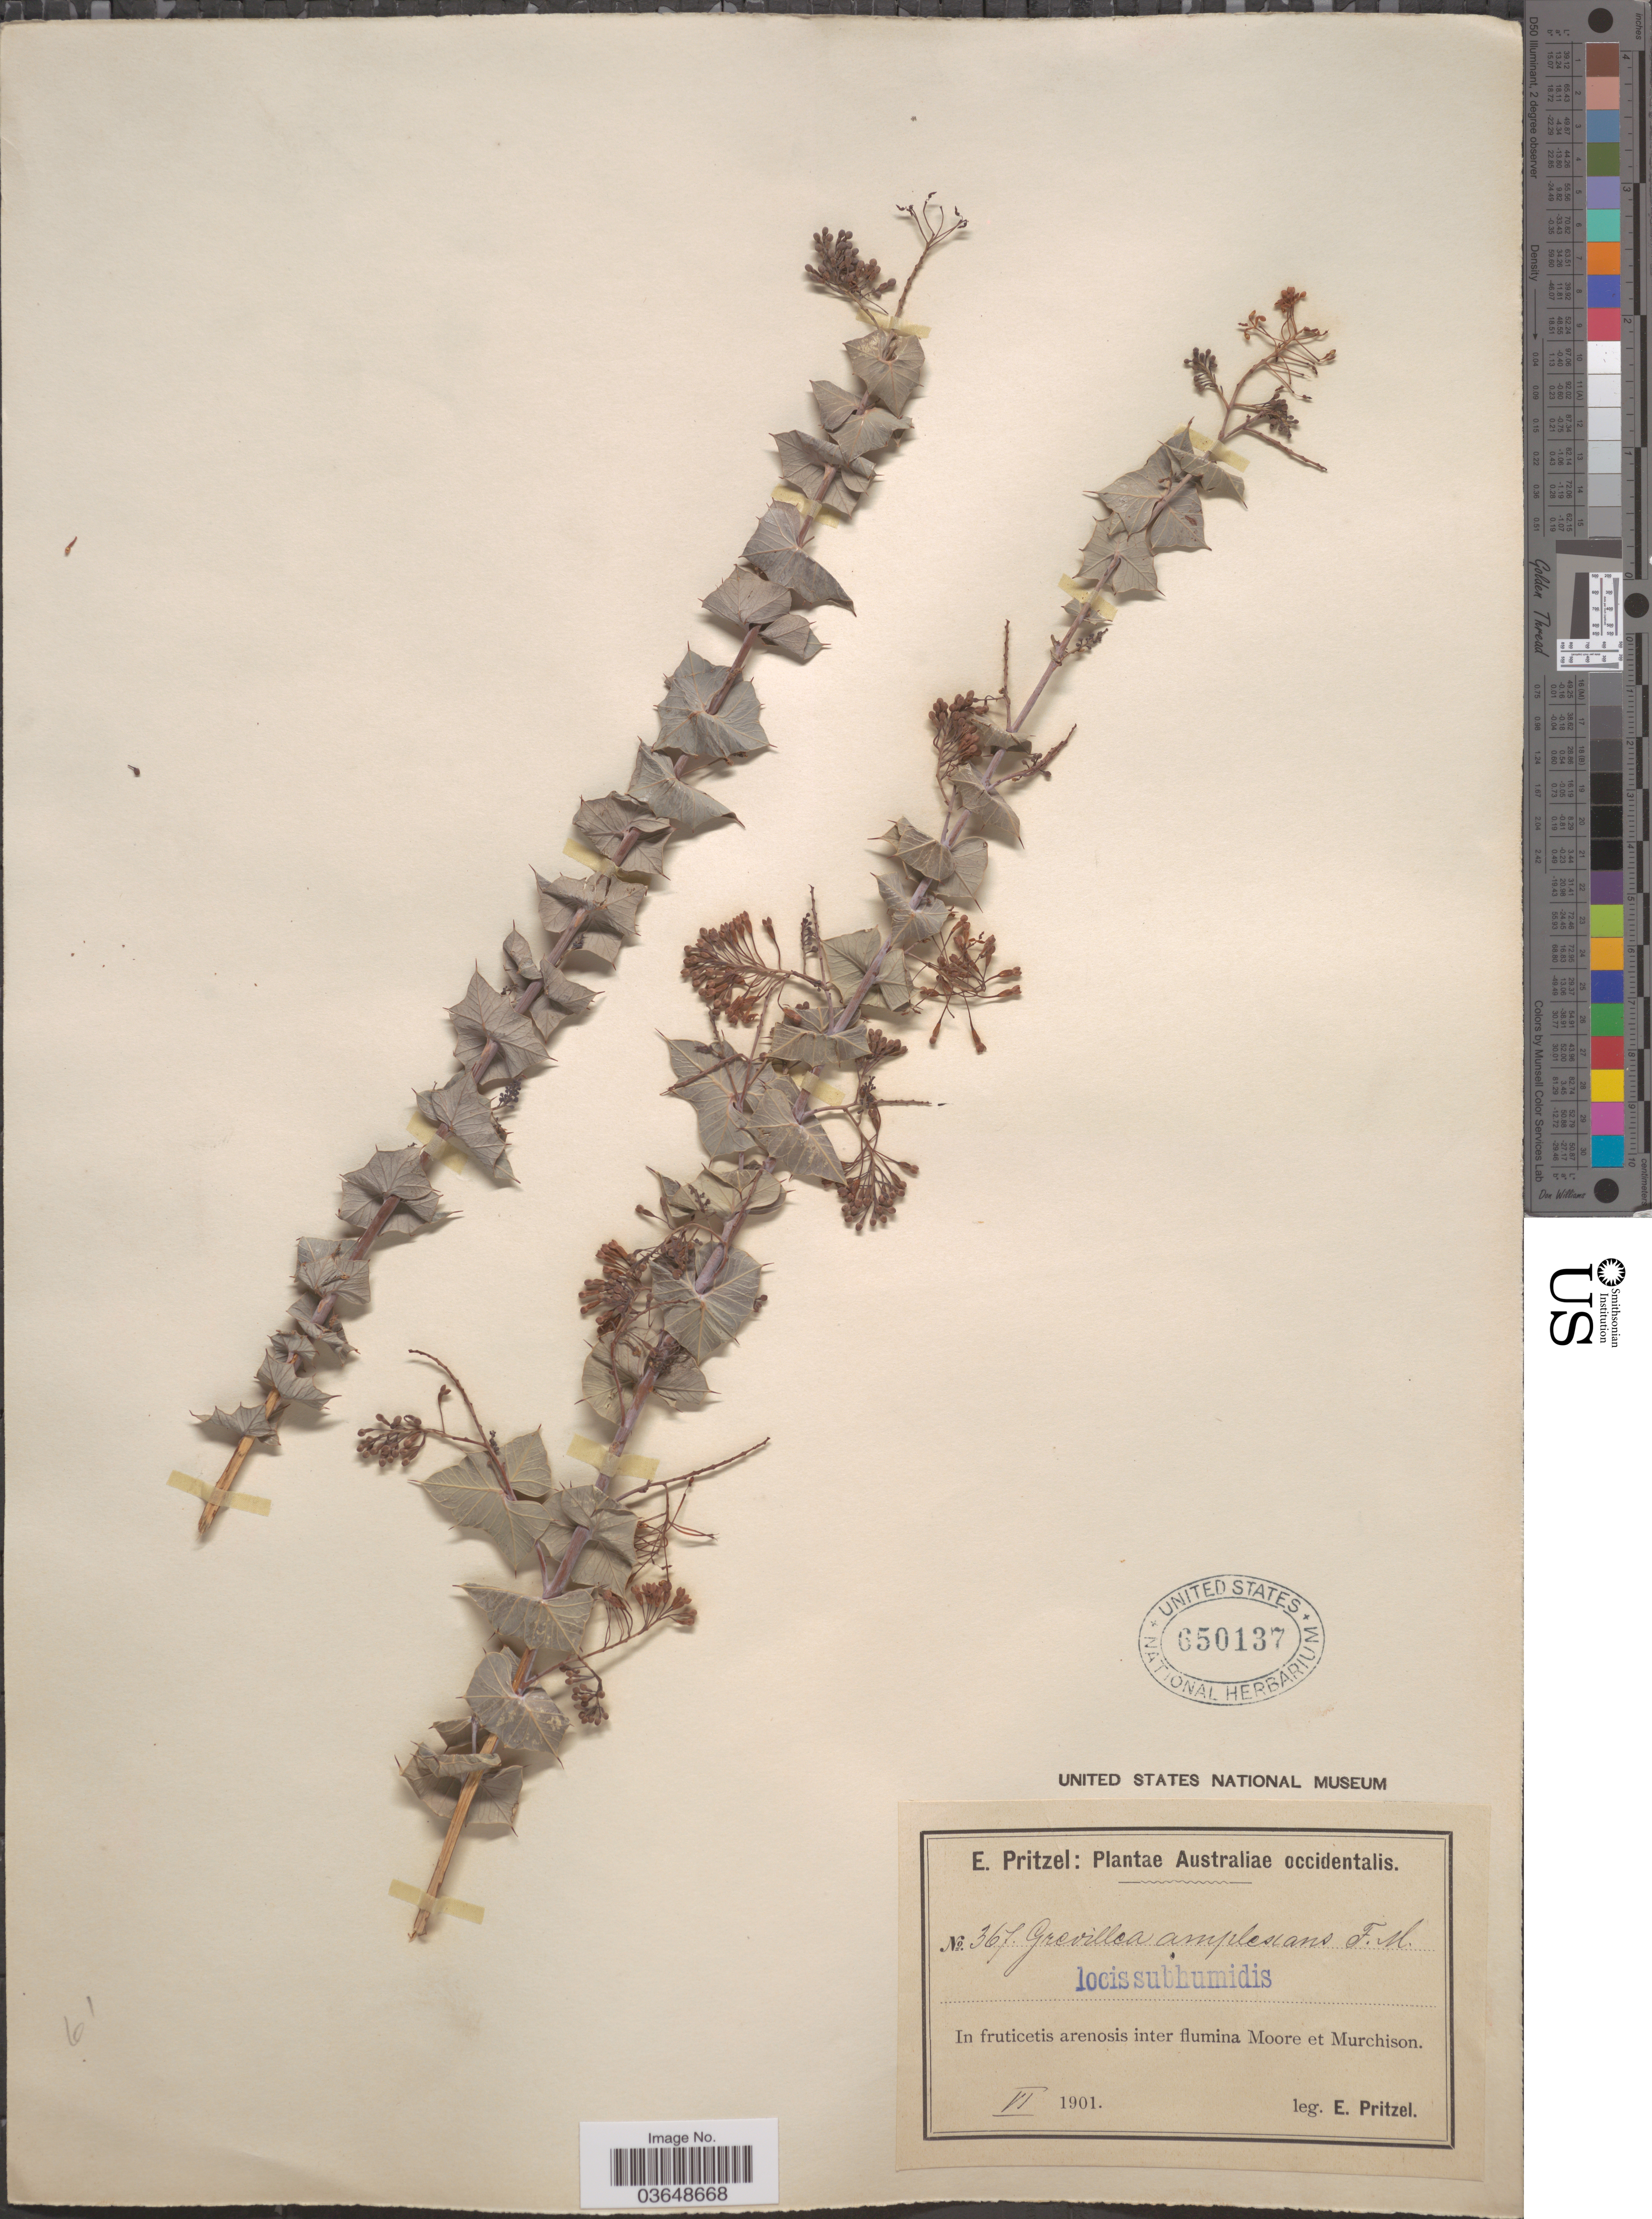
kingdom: Plantae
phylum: Tracheophyta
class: Magnoliopsida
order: Proteales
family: Proteaceae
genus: Grevillea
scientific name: Grevillea amplexans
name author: F. Muell. ex Benth.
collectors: E. G. Pritzel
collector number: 367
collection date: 1901-06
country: Australia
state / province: Western Australia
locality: Australiae occidentalis. In fruticetis arenosis inter flumina Moore et Murchison.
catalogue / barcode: US 650137